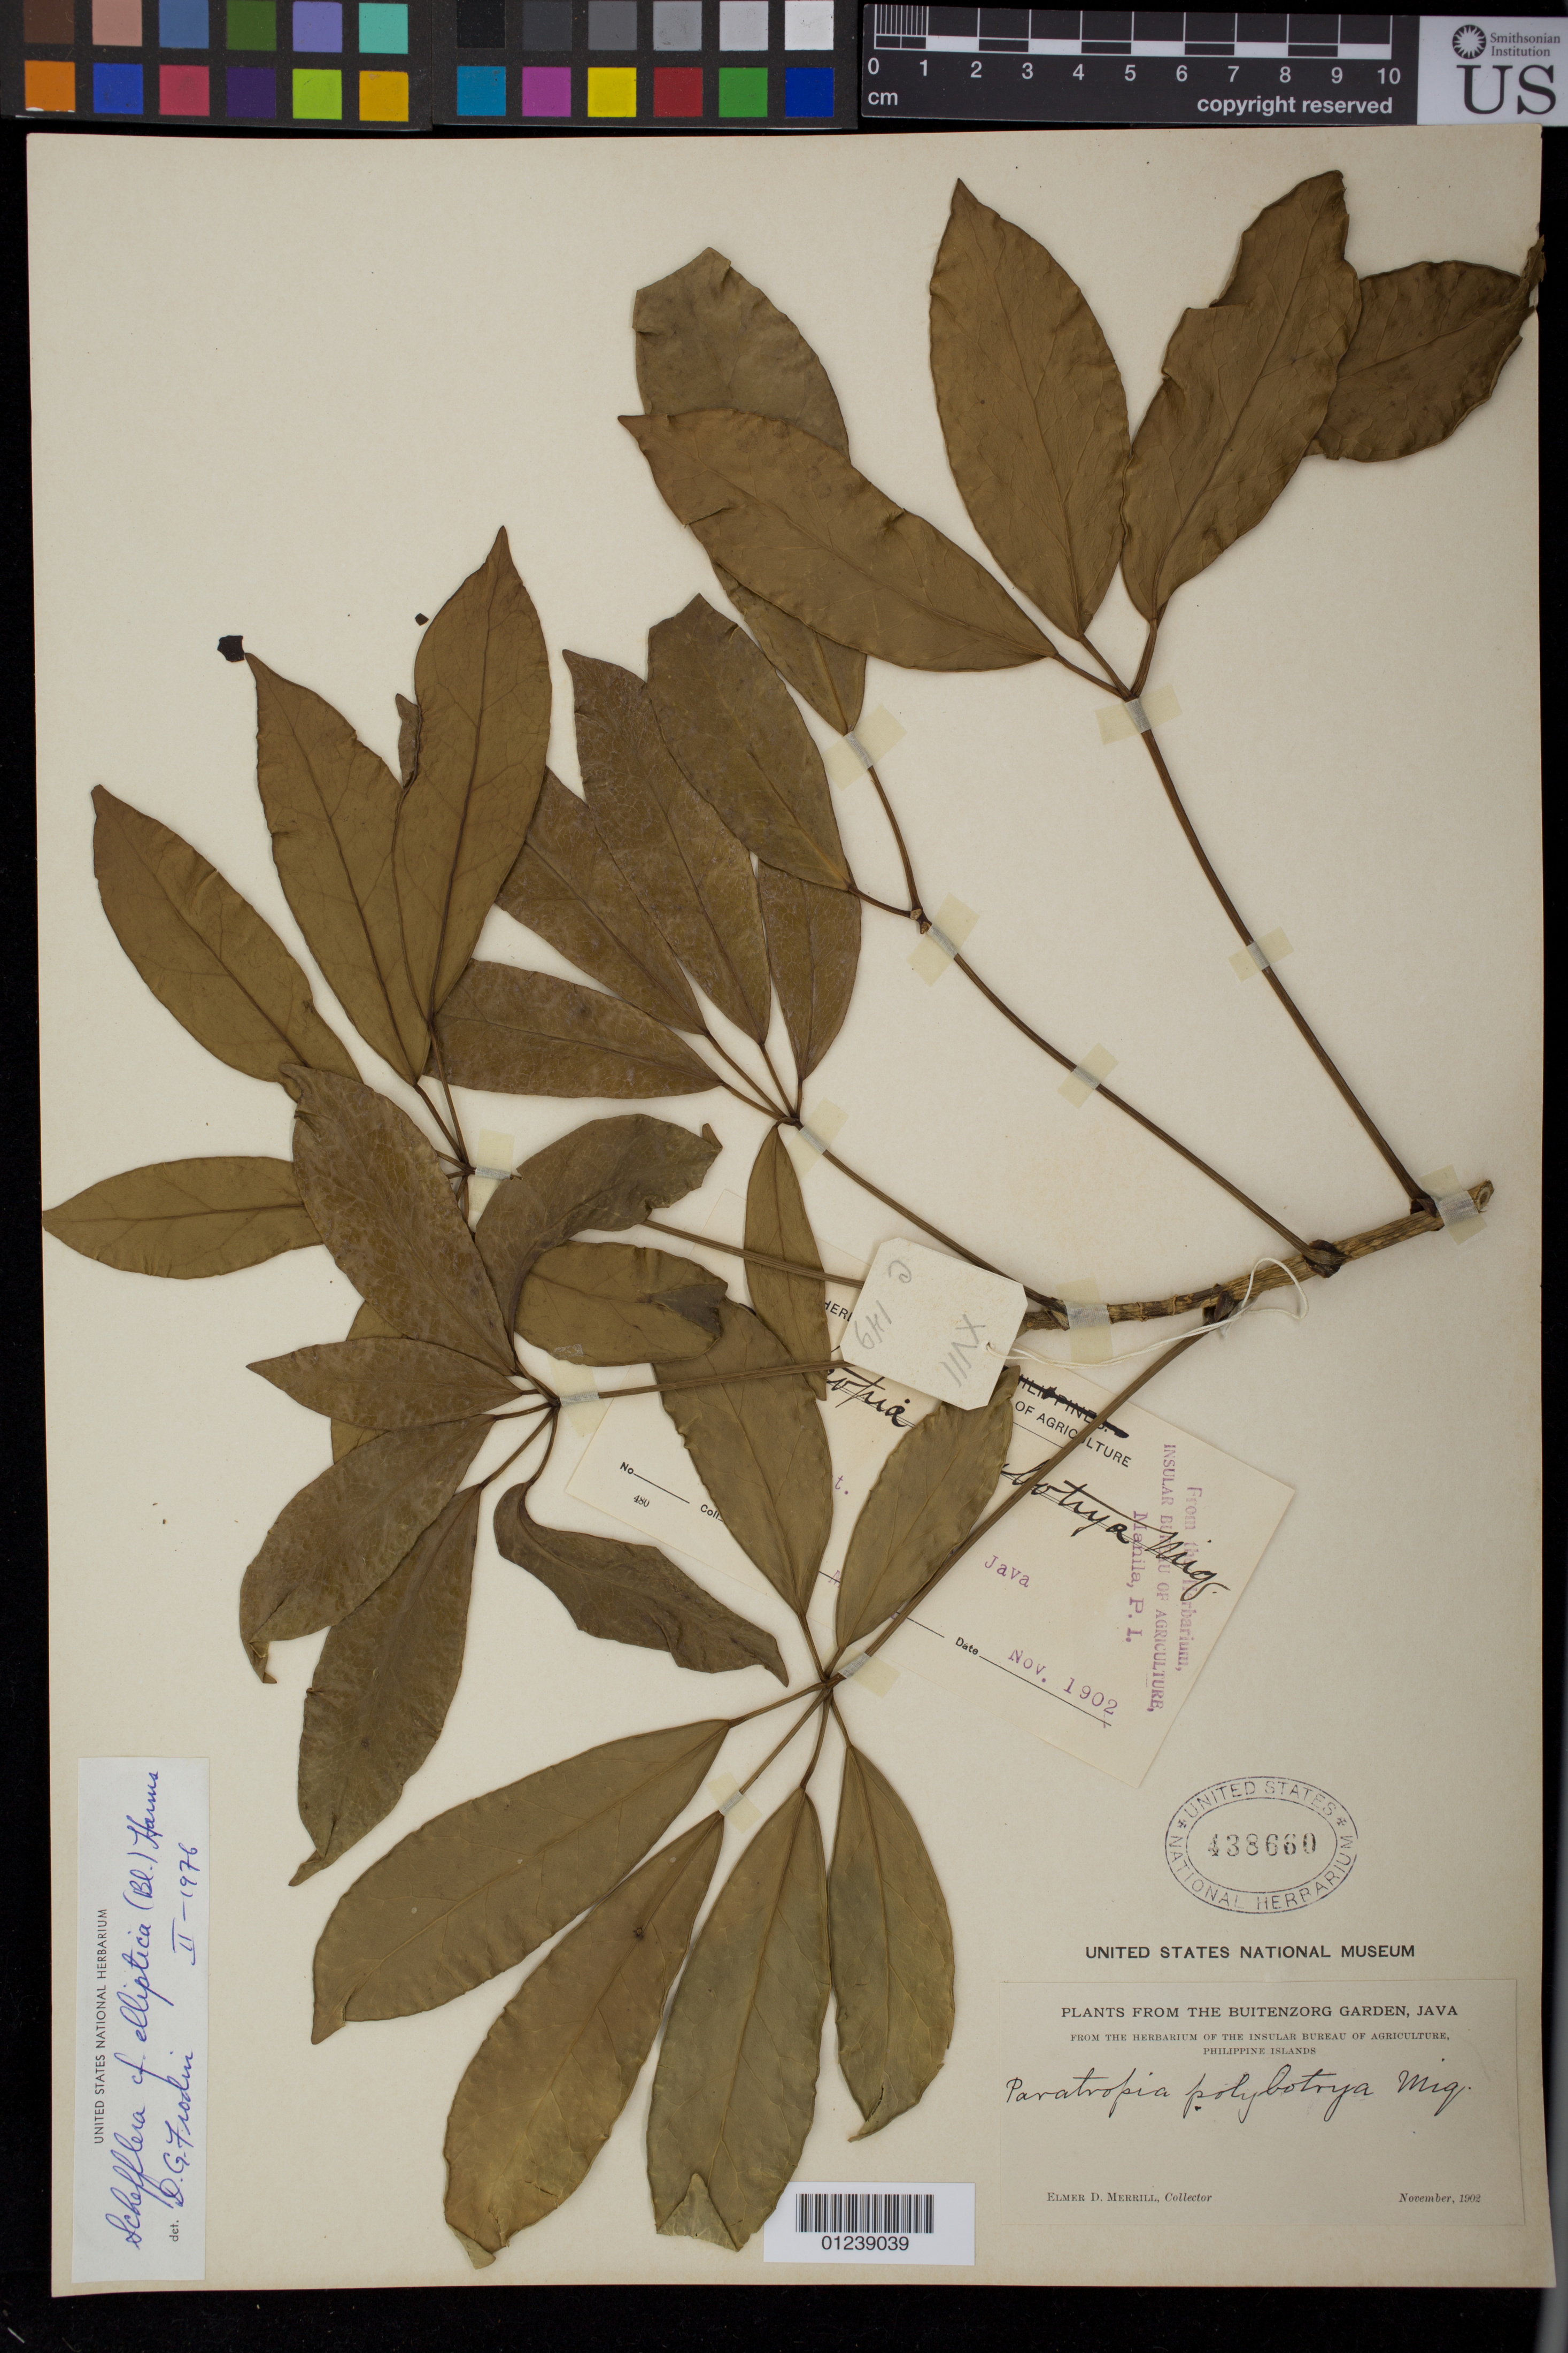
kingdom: Plantae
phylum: Tracheophyta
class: Magnoliopsida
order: Apiales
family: Araliaceae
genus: Heptapleurum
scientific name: Heptapleurum ellipticum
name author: (Blume) Seem.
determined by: Wagner, W. L., (BOT), Smithsonian Institution - National Museum of Natural History (UNITED STATES)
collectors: E. D. Merrill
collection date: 1902-11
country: Indonesia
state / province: Java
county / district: Jawa Barat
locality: Buitenzorg Garden, Java.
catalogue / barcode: US 438660